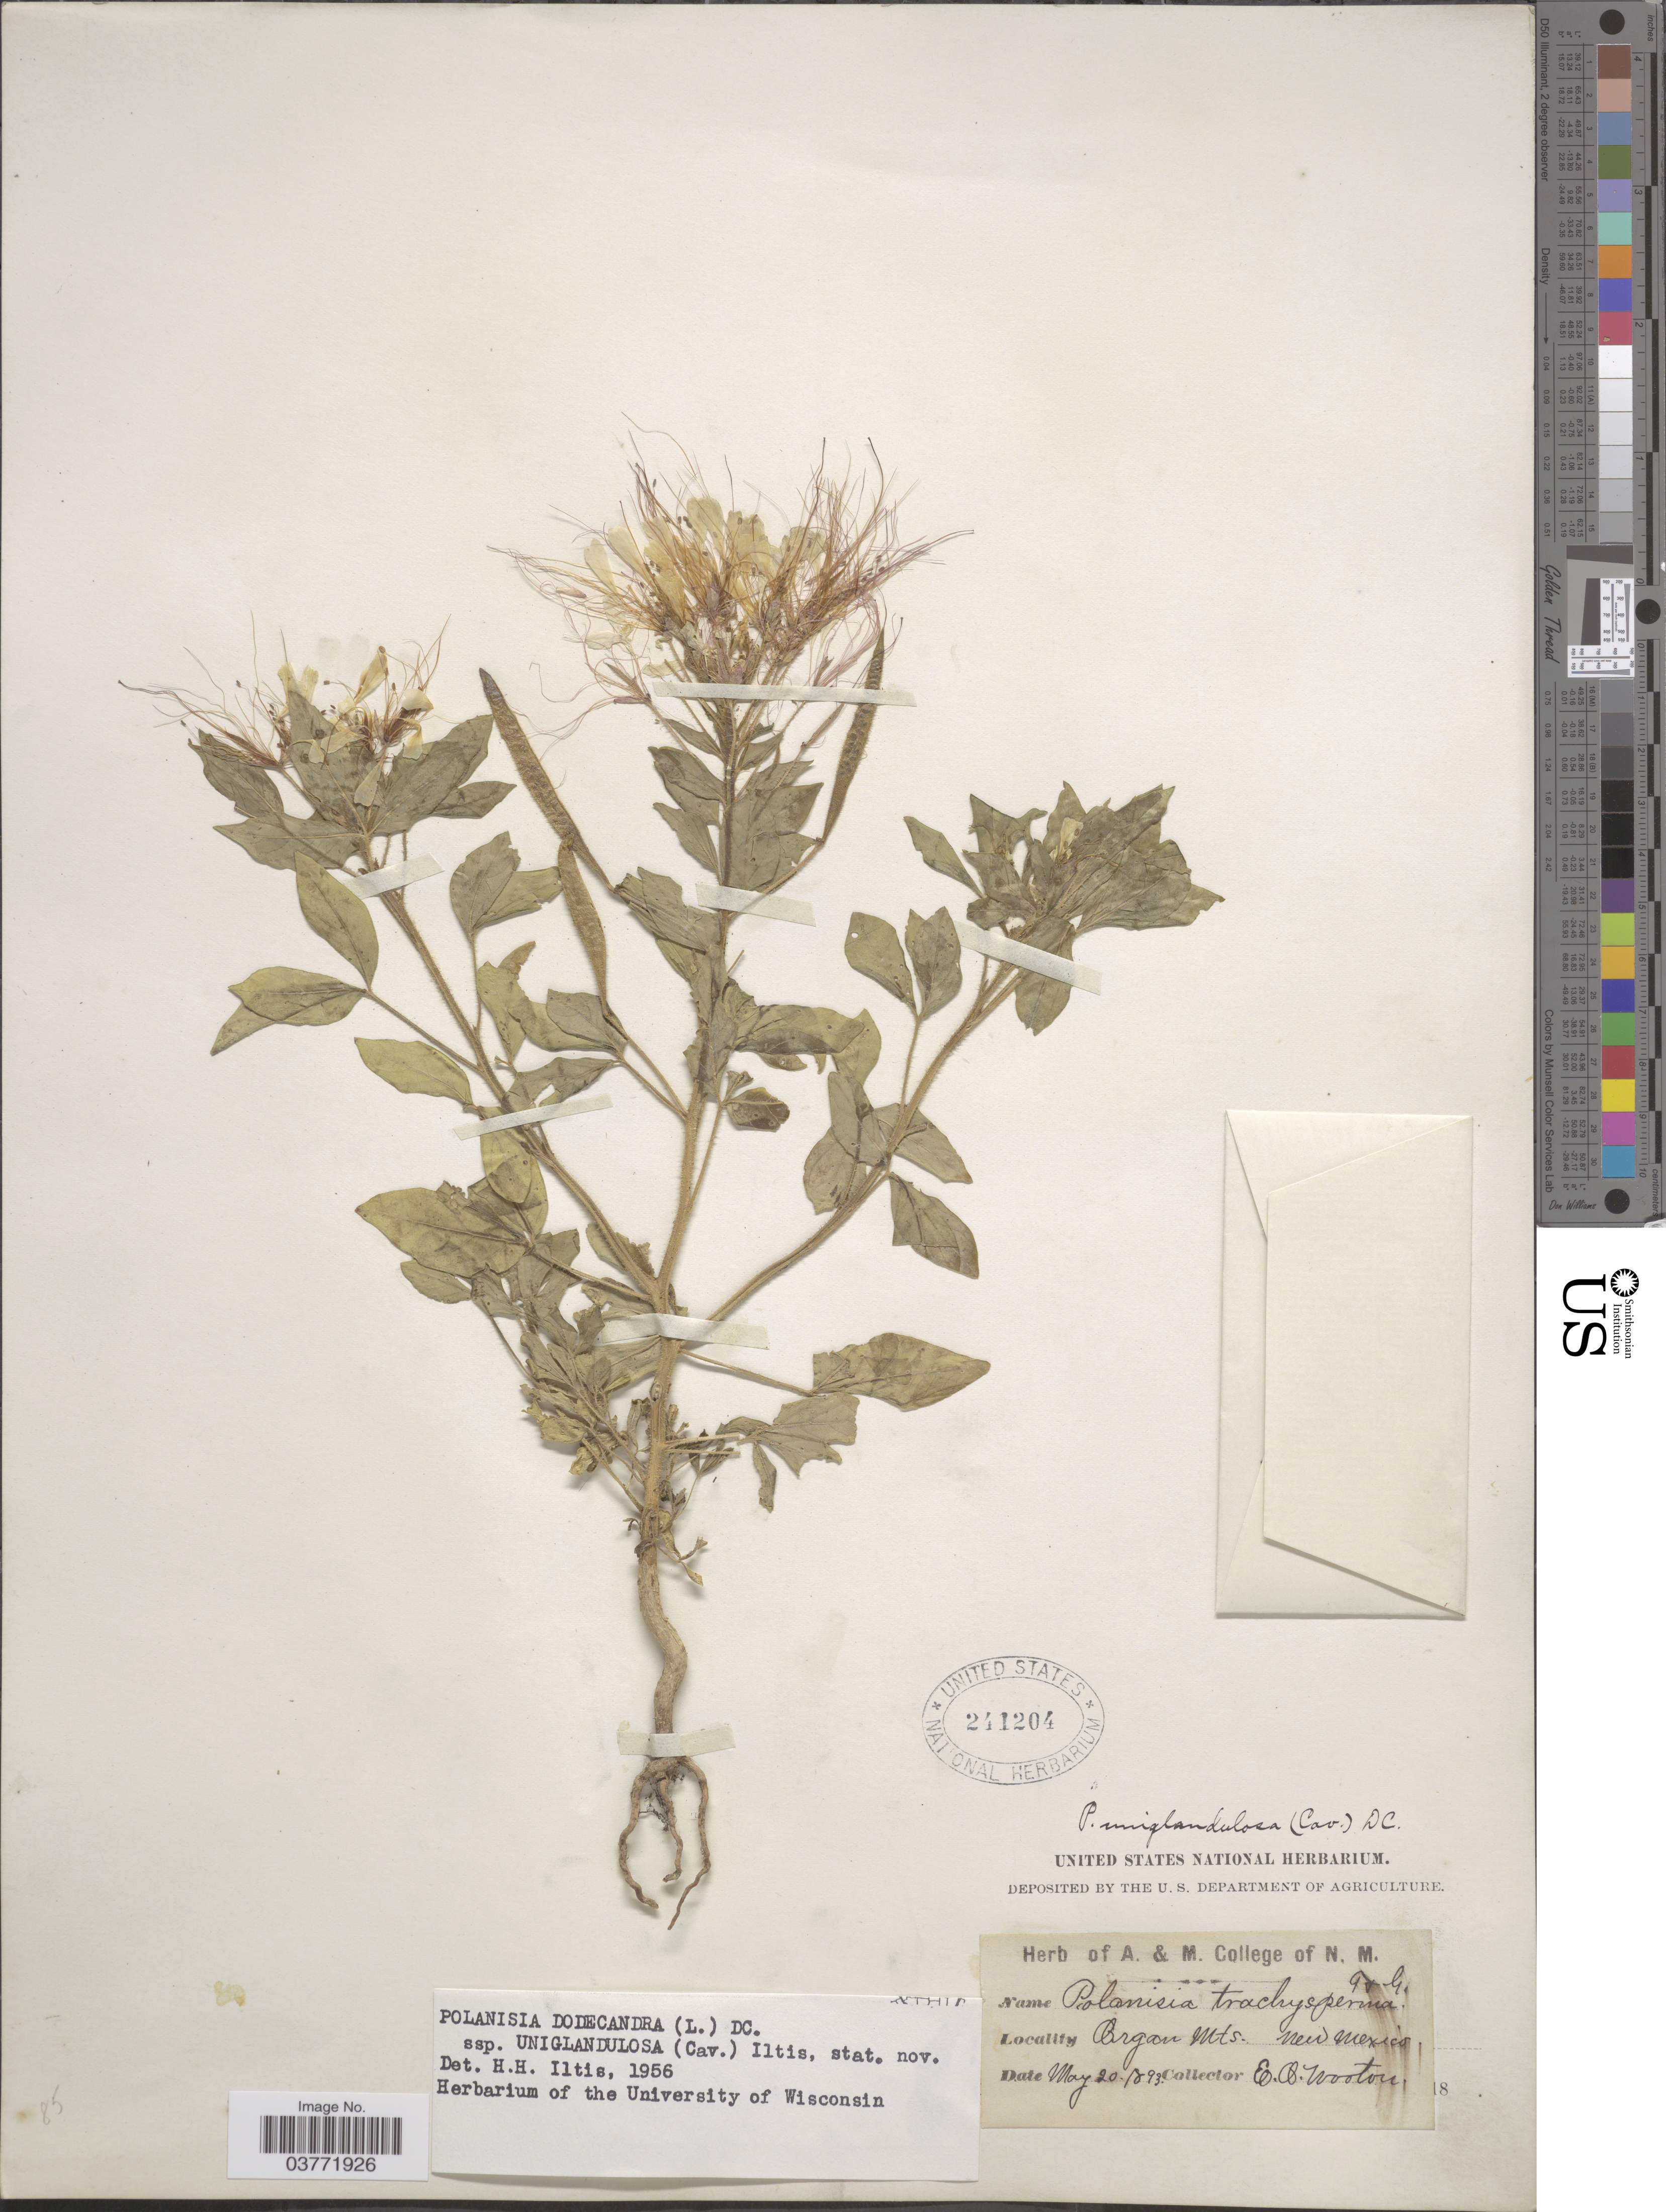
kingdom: Plantae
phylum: Tracheophyta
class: Magnoliopsida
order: Brassicales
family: Cleomaceae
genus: Polanisia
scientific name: Polanisia uniglandulosa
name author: (Cav.) DC.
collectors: E. O. Wooton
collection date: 1893-05-20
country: United States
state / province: New Mexico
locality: Organ Mts.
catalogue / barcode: US 241204